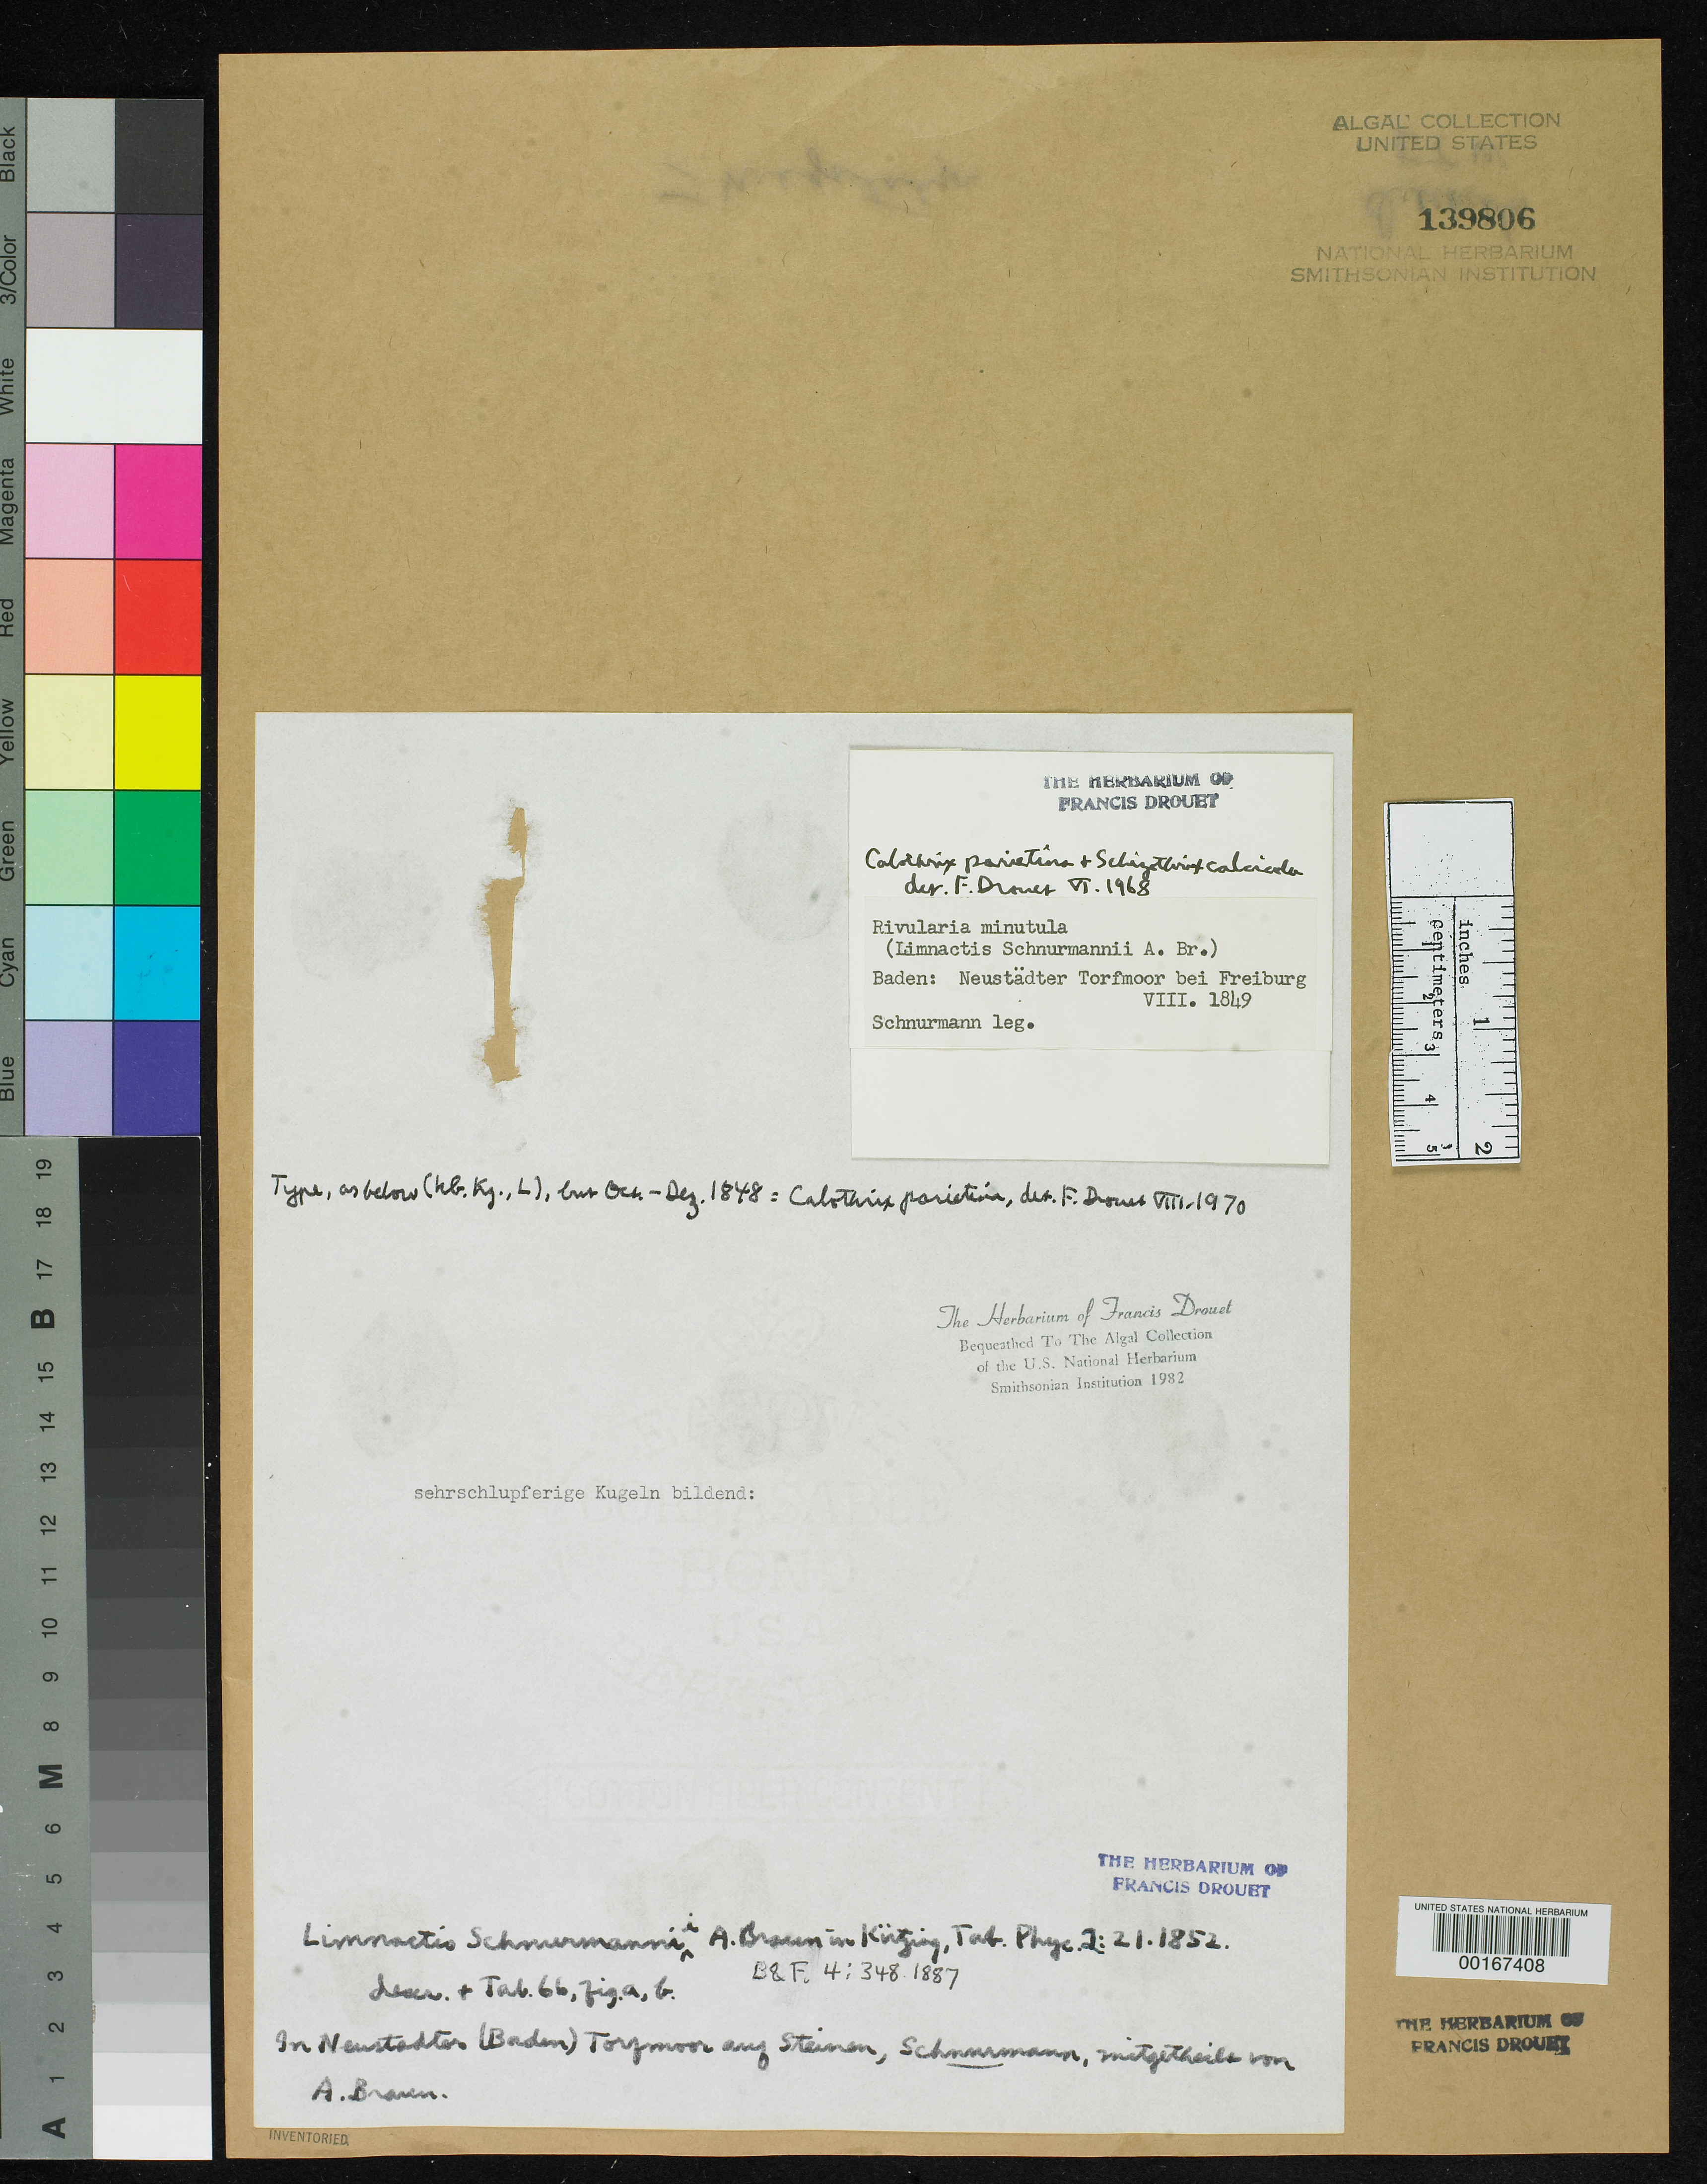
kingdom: Bacteria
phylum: Cyanobacteria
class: Cyanobacteriia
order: Cyanobacteriales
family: Rivulariaceae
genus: Limnactis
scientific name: Limnactis schnurmannii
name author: A. Braun in Kütz.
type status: Isotype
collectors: -. Schnurmann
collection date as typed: Aug 1849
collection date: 1849-08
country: Germany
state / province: Baden-Wurttemberg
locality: Freiburg im Breisgau, Neustadter Torfmoor.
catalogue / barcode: US 139806